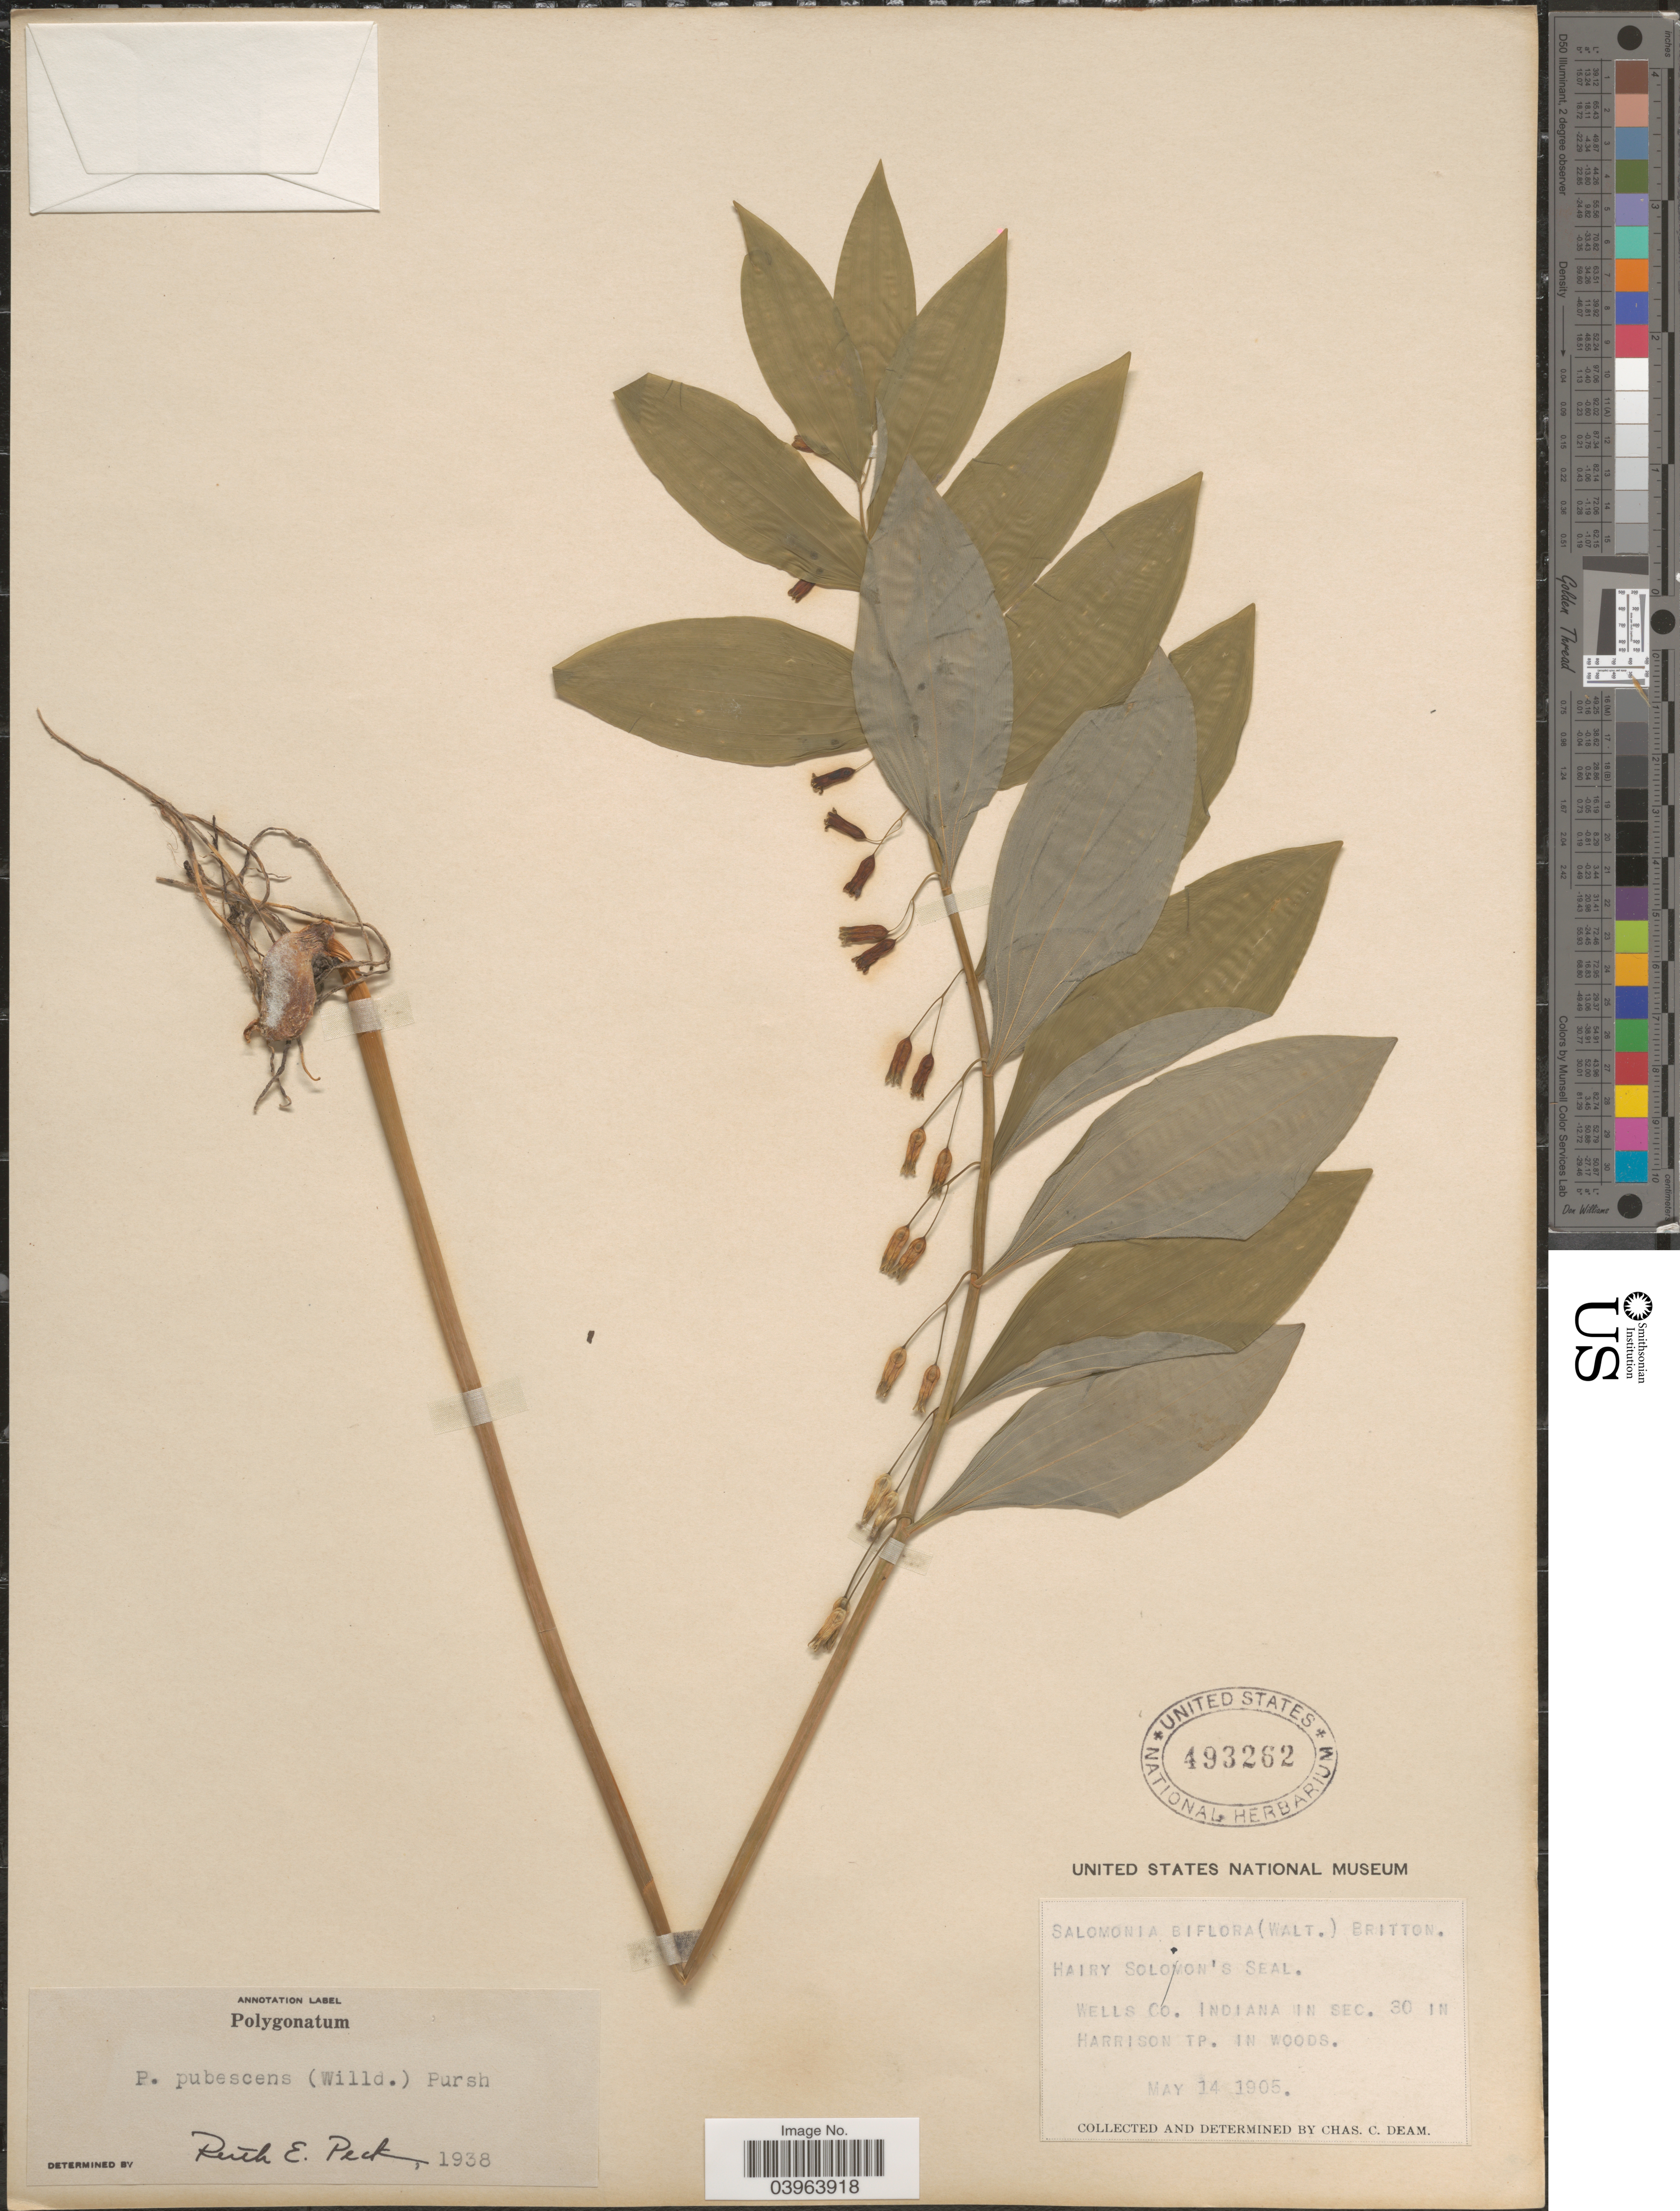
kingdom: Plantae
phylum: Tracheophyta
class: Liliopsida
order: Asparagales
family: Asparagaceae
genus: Polygonatum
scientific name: Polygonatum pubescens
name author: (Willd.) Pursh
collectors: C. C. Deam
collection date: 1905-05-14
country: United States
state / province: Indiana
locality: Wells Co. Indiana in Sec. 30 in Harrison Tp. in woods.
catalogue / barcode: US 493262